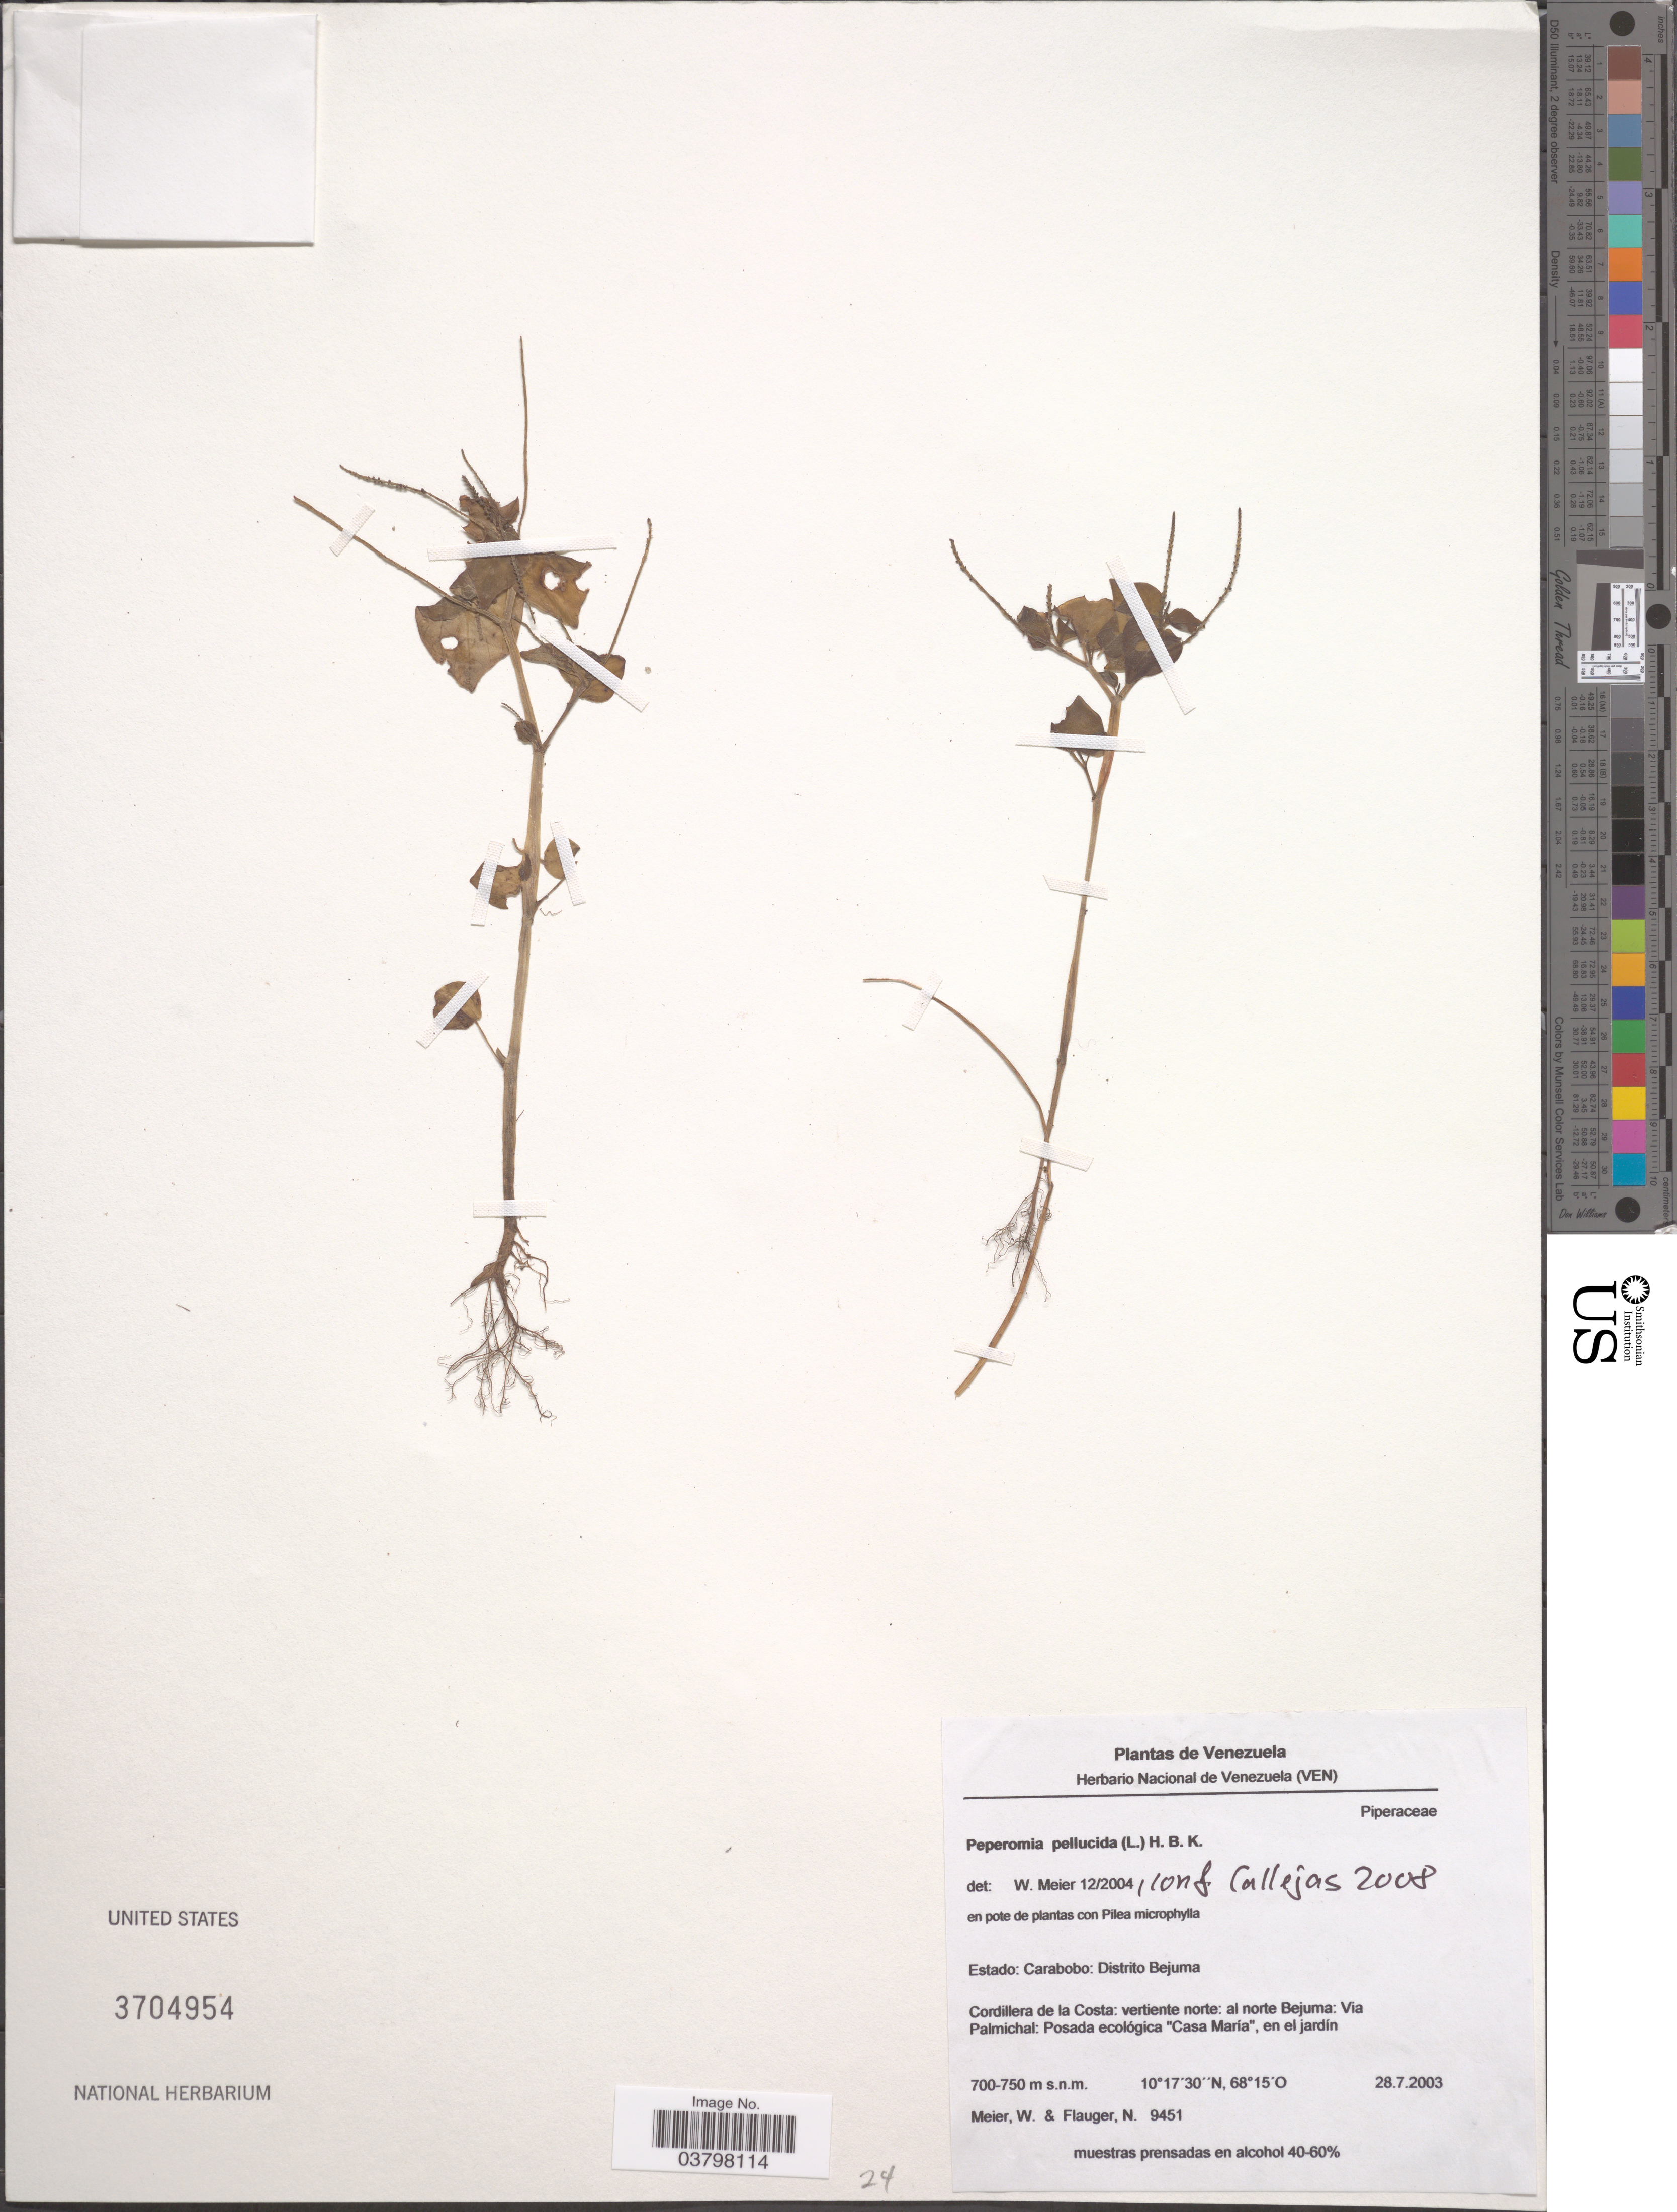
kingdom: Plantae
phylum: Tracheophyta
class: Magnoliopsida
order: Piperales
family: Piperaceae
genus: Peperomia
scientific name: Peperomia pellucida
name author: (L.) Kunth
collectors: W. Meier & N. Flauger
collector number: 9451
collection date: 2003-07-28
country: Venezuela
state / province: Carabobo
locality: Distrito Bejuma. Cordillera de la Costa: vertiente norte: al norte Bejuma: Via Palmichal: Posada ecológica "Casa María", en el jardin.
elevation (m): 700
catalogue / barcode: US 3704954